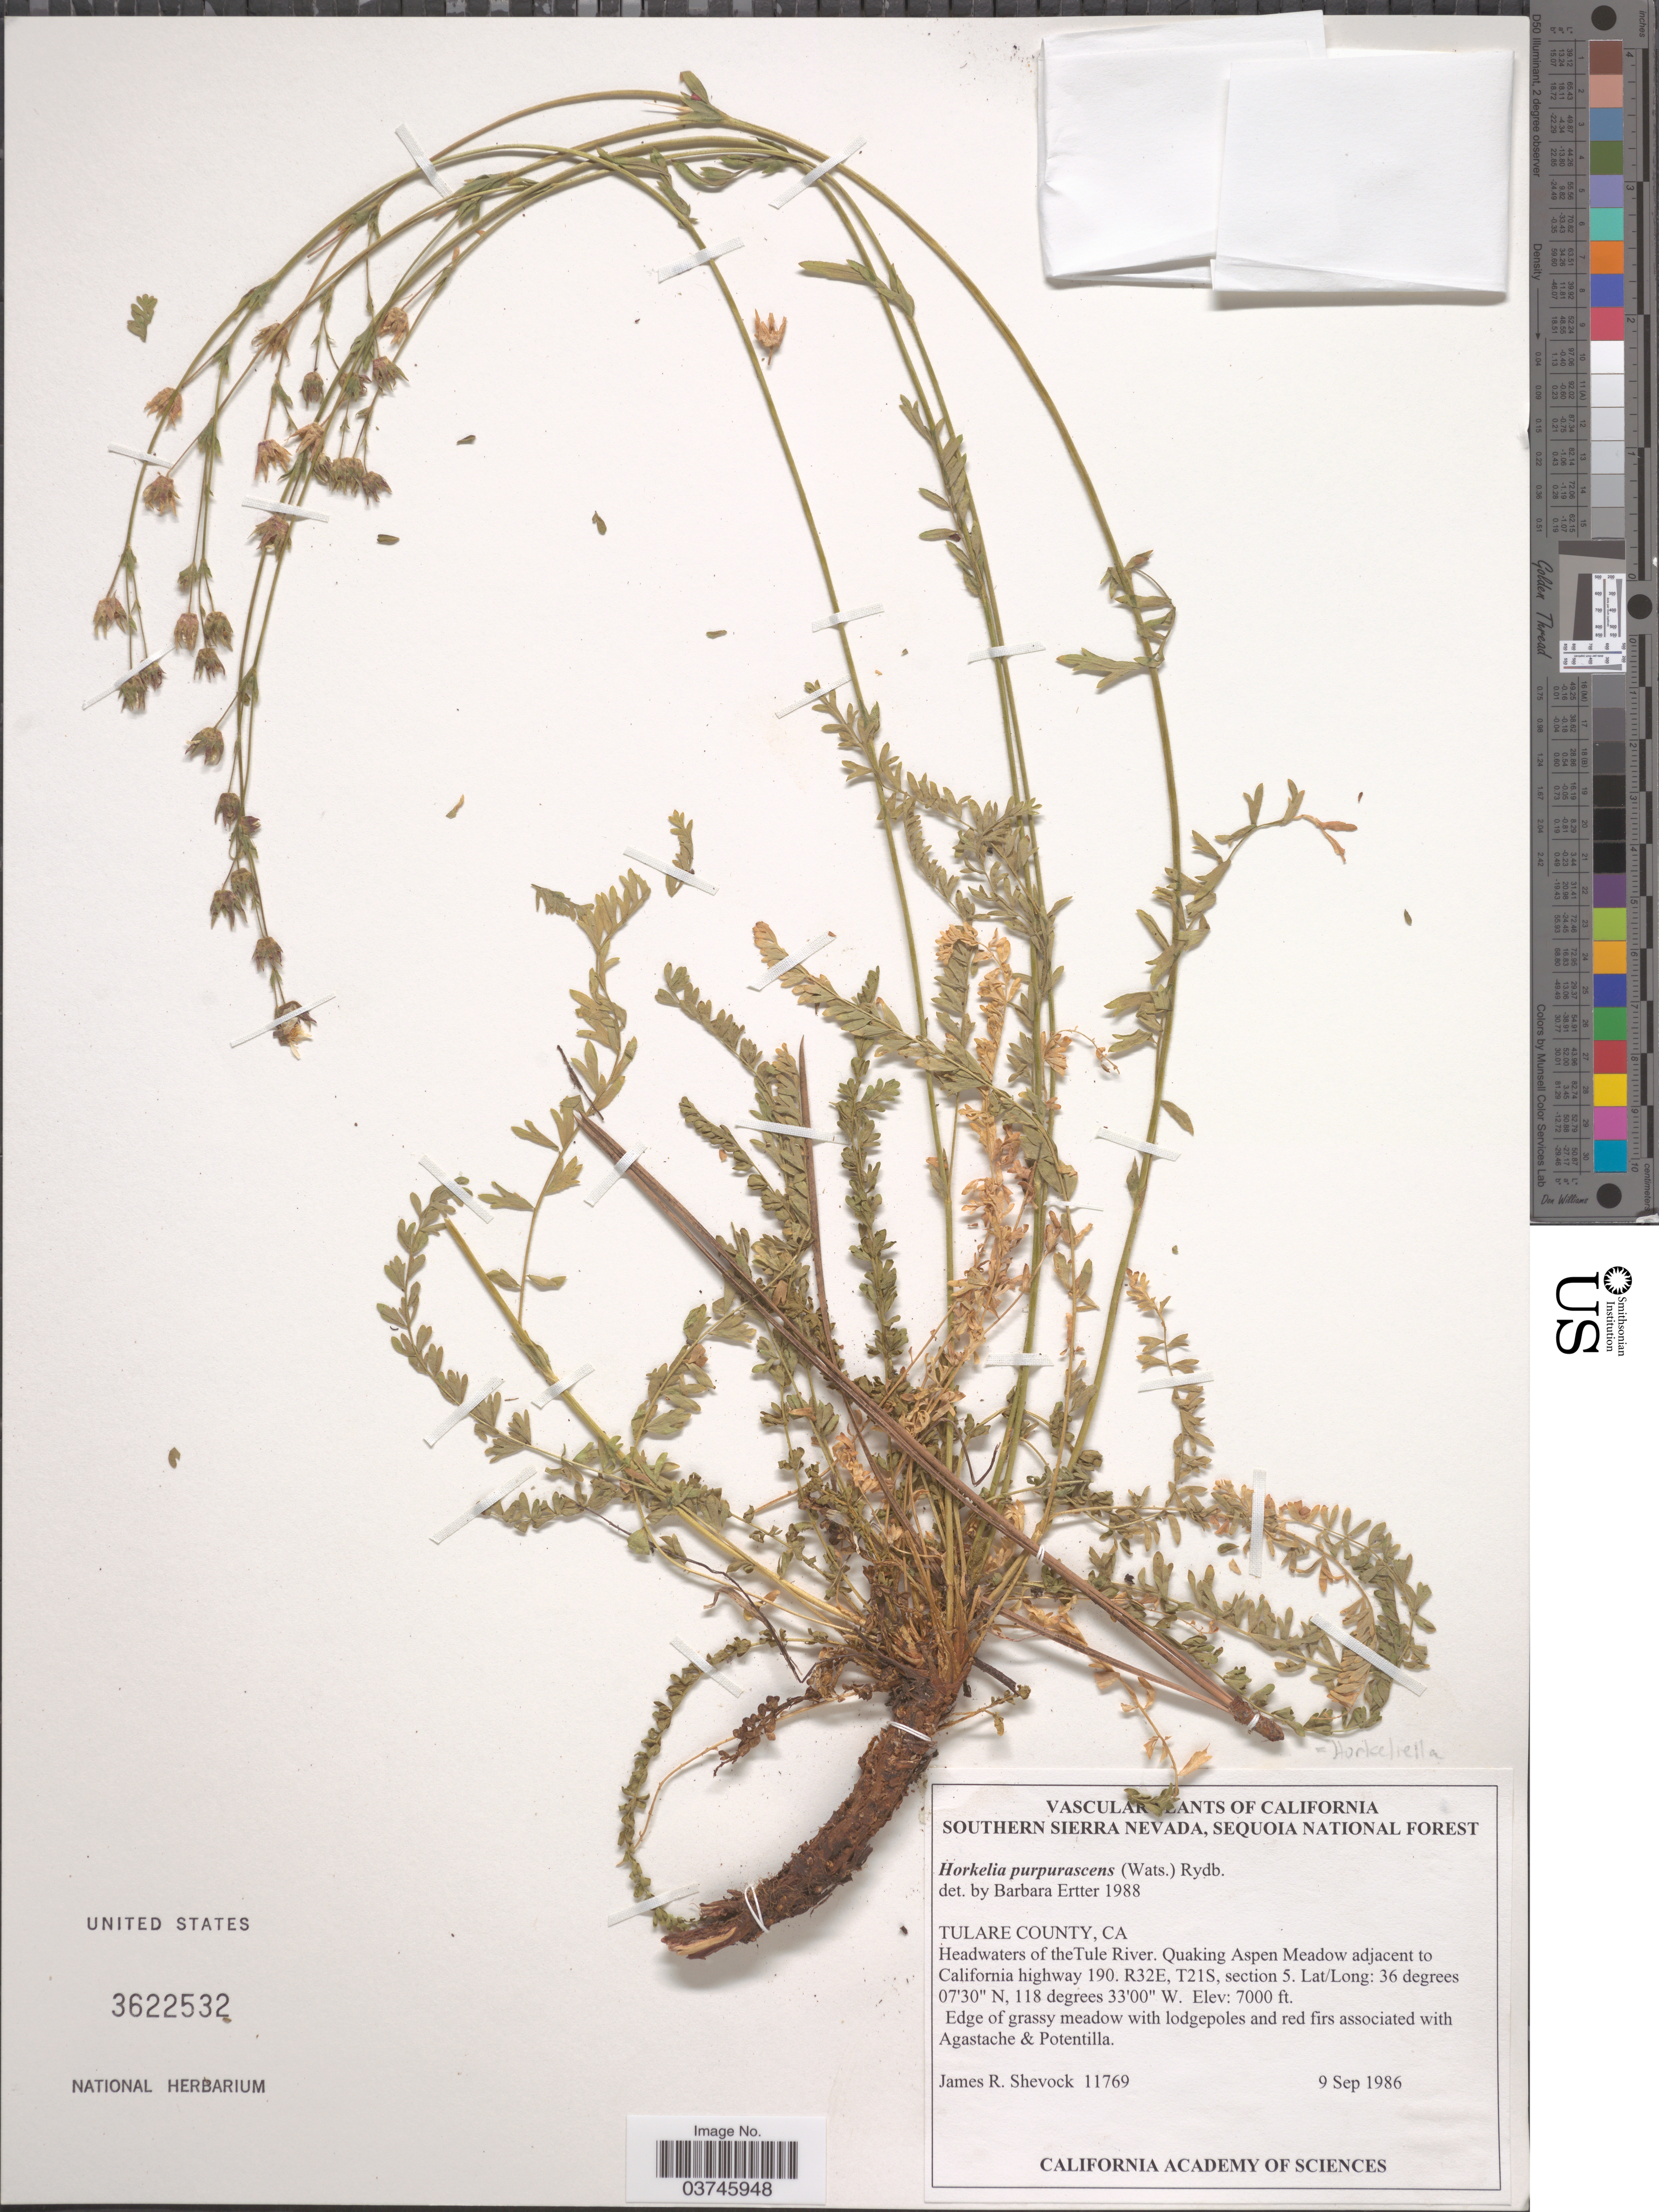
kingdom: Plantae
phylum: Tracheophyta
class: Magnoliopsida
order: Rosales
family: Rosaceae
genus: Potentilla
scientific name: Potentilla purpurascens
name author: (S. Watson) Greene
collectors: J. R. Shevock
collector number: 11769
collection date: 1986-09-09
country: United States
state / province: California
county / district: Tulare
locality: Southern Sierra Nevada. Sequoia National Forest. Tulare County. Headwaters of the Tule River. Quaking Aspen Meadow adjacent to California highway 190. R32E, T21S, section 5.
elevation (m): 2134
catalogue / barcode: US 3622532